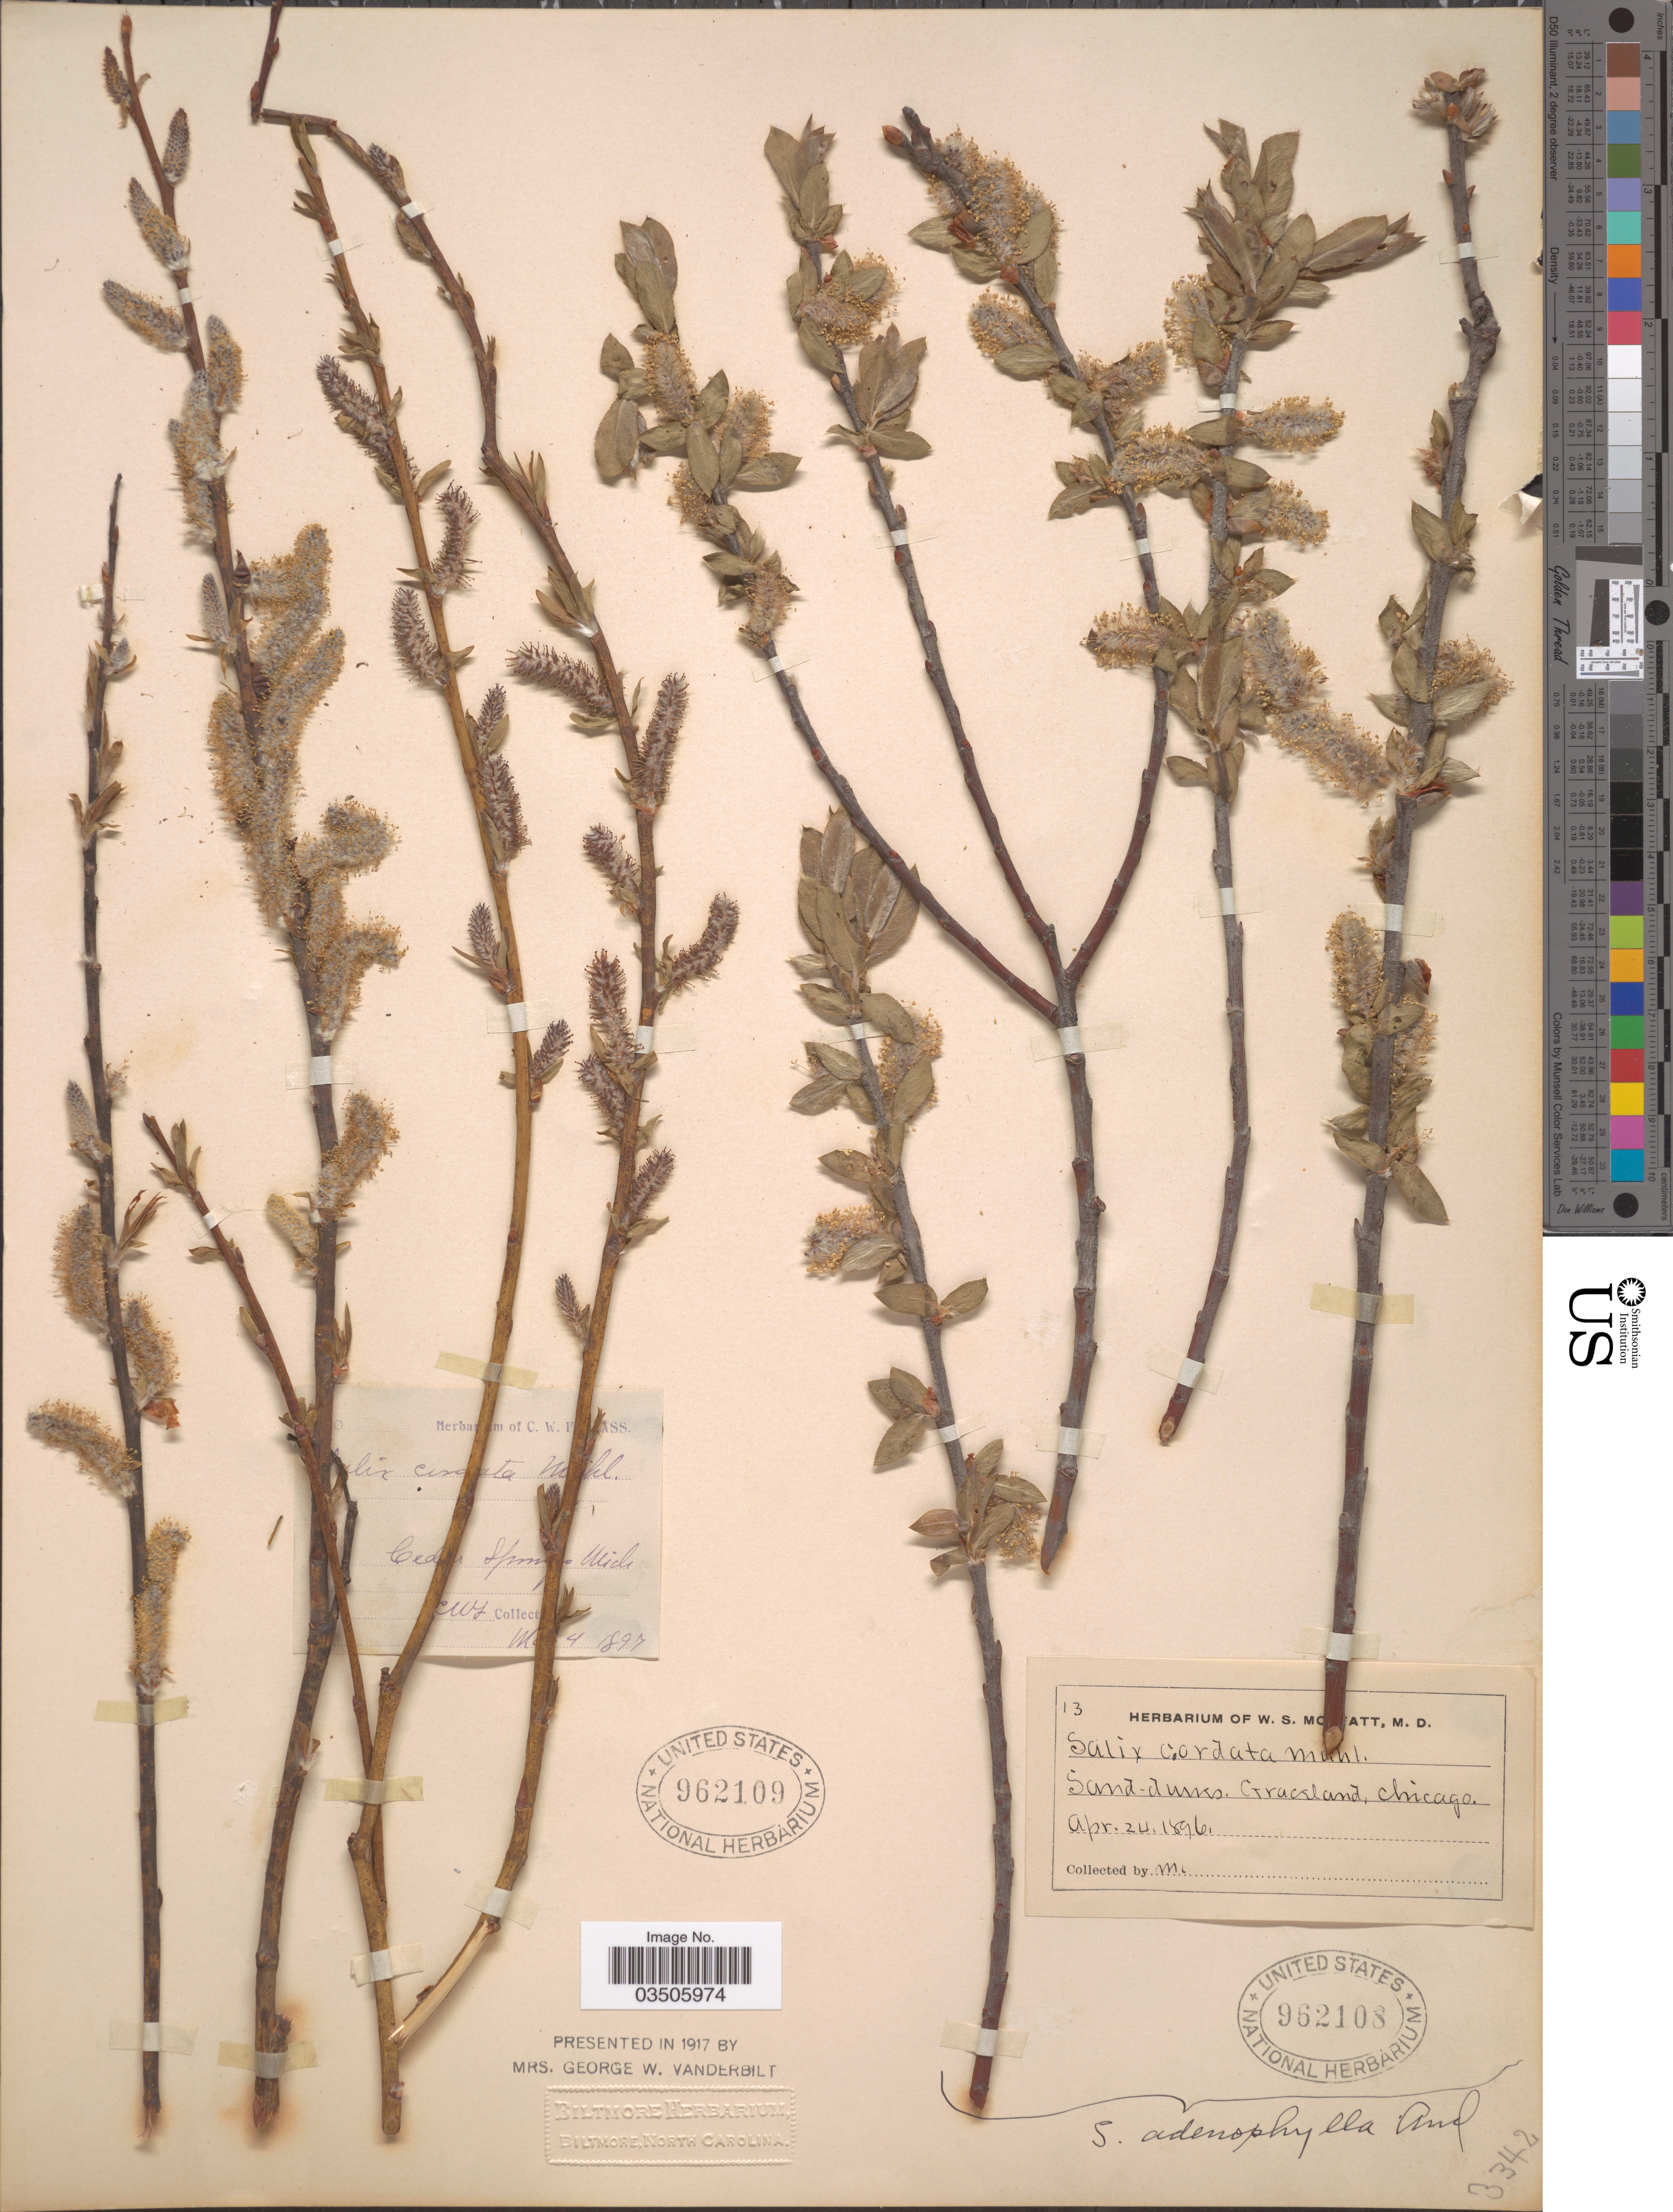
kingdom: Plantae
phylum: Tracheophyta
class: Magnoliopsida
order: Malpighiales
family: Salicaceae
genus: Salix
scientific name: Salix syrticola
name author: Fernald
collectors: W. Moffatt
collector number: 13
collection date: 1896-04-24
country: United States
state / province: Maryland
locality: Grasland, Chicago.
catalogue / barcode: US 962108